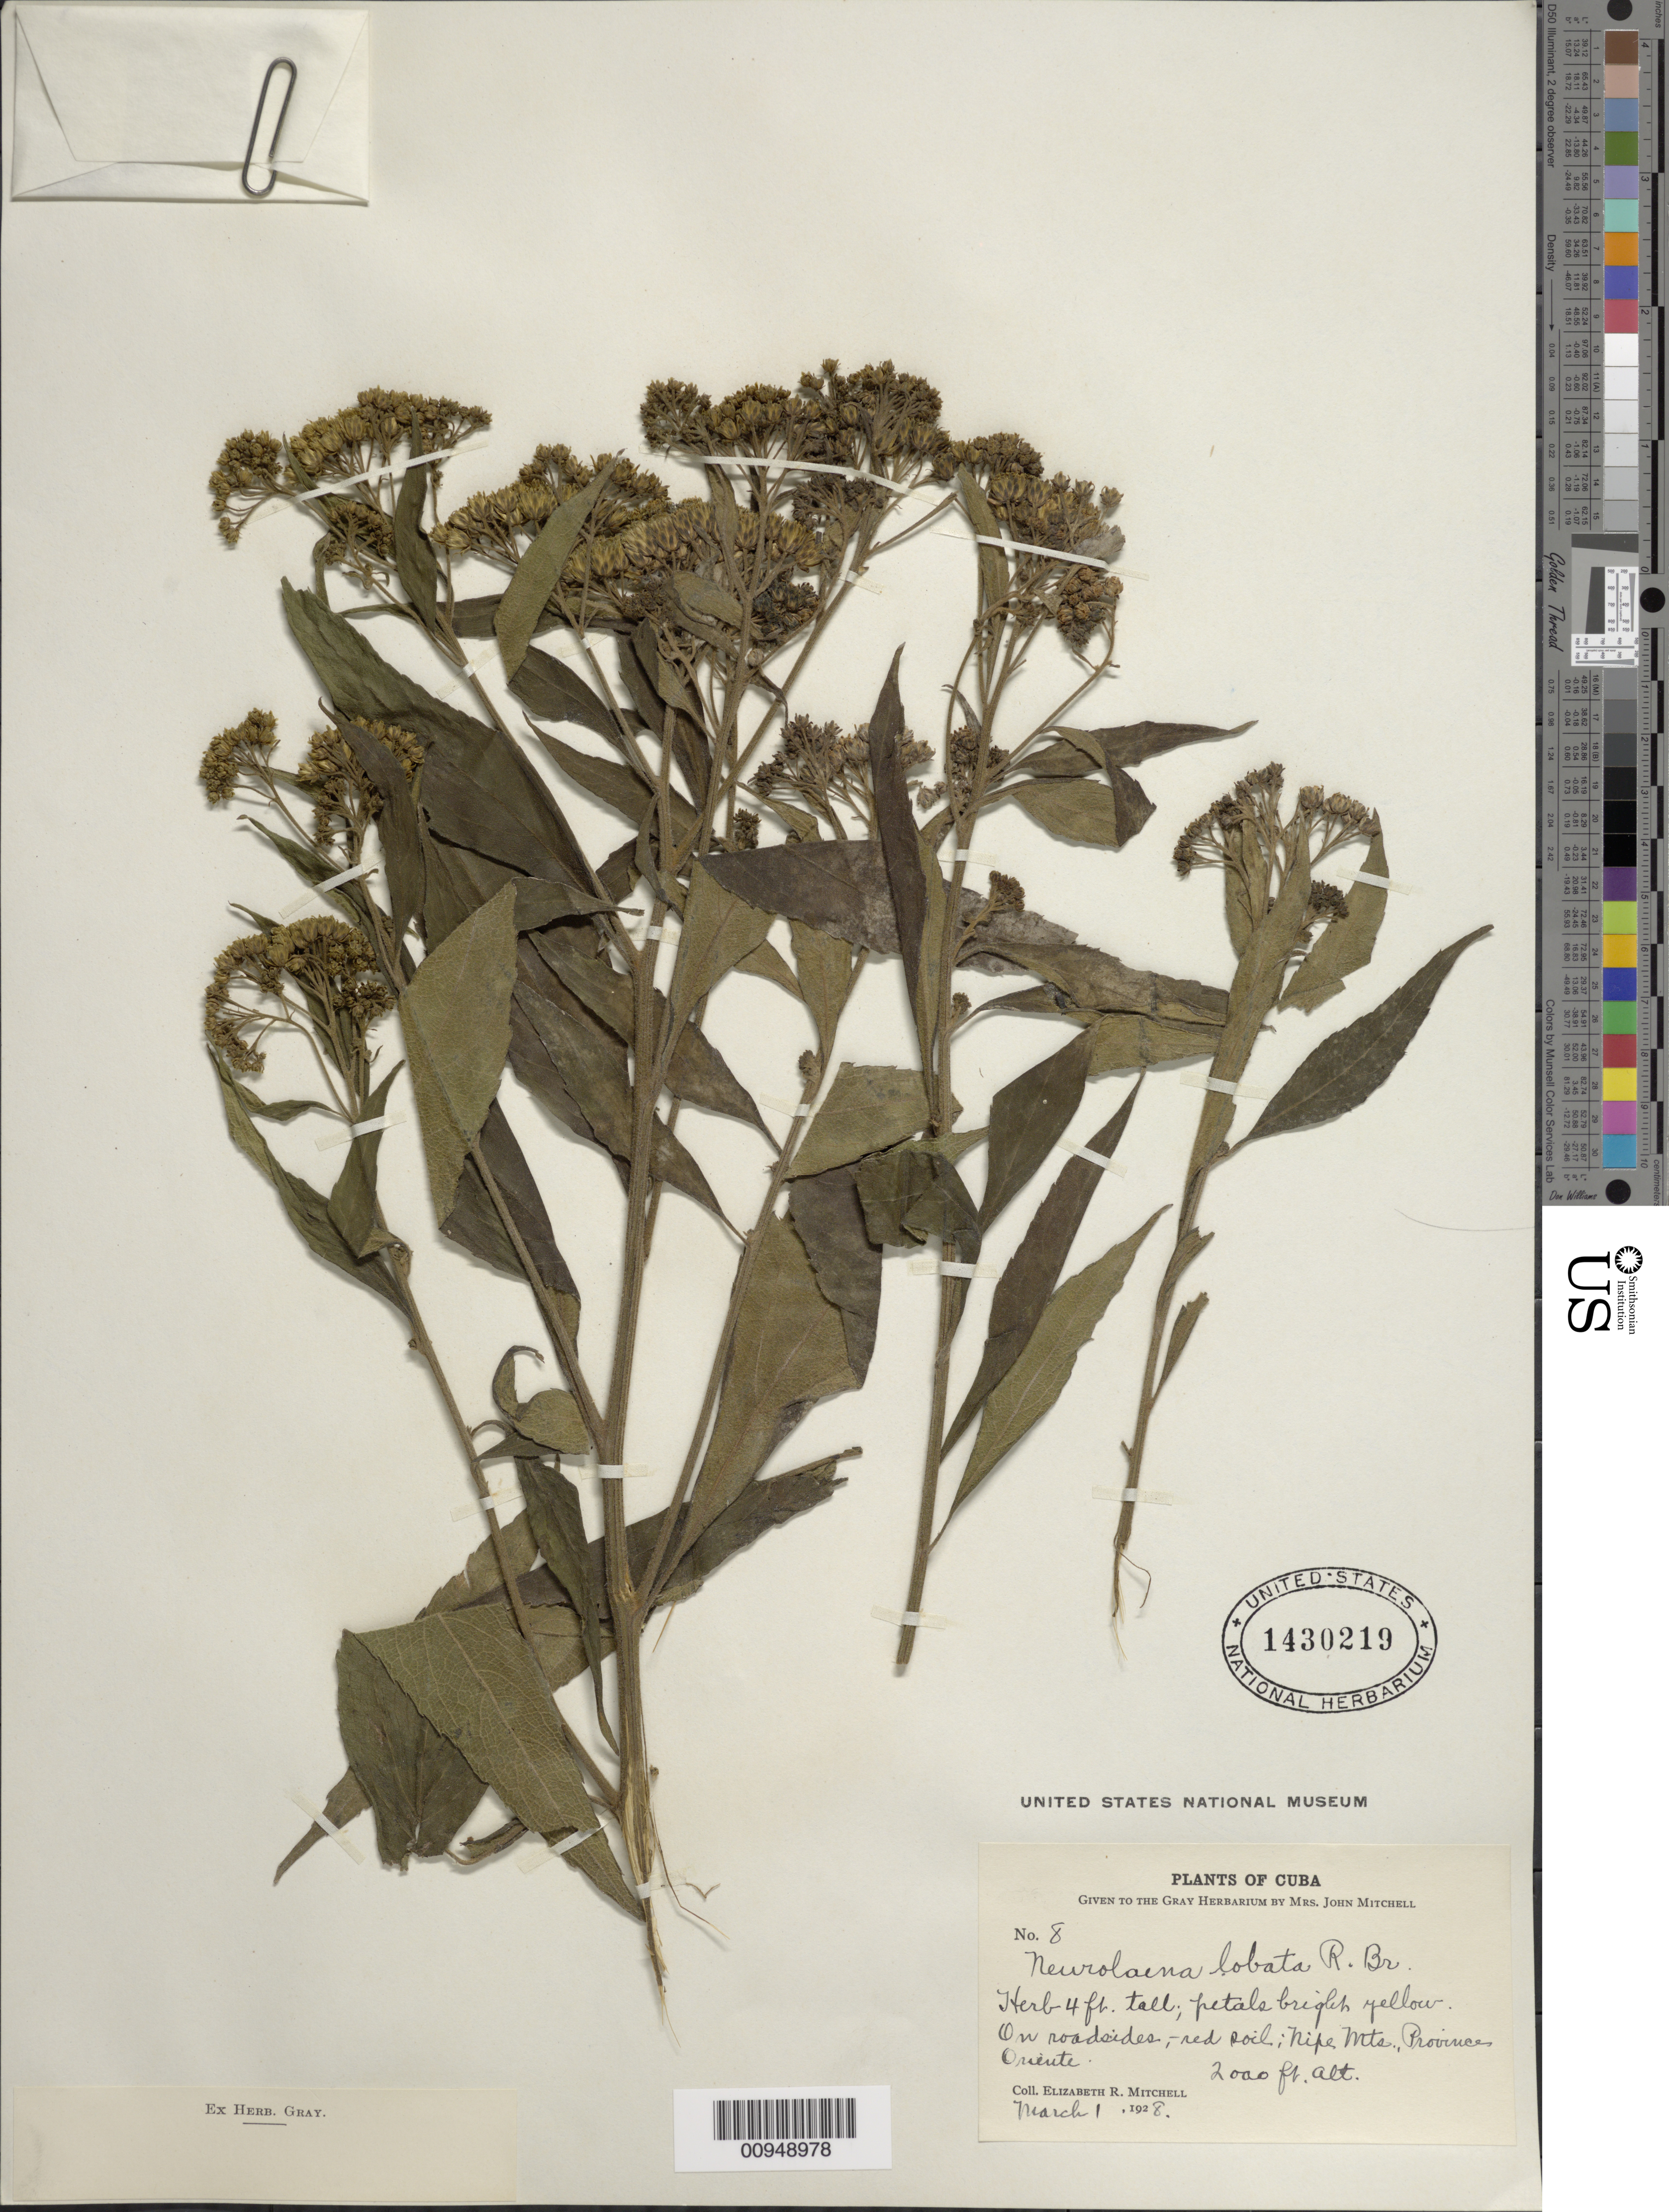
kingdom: Plantae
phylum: Tracheophyta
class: Magnoliopsida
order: Asterales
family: Asteraceae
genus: Neurolaena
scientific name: Neurolaena lobata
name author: (L.) R. Br. ex Cass.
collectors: E. Mitchell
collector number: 8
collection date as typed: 01 Mar 1928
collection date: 1928-03-01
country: Cuba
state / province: Oriente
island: Cuba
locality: Nip Mountains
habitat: Roadside, red soil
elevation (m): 610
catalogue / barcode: US 1430219